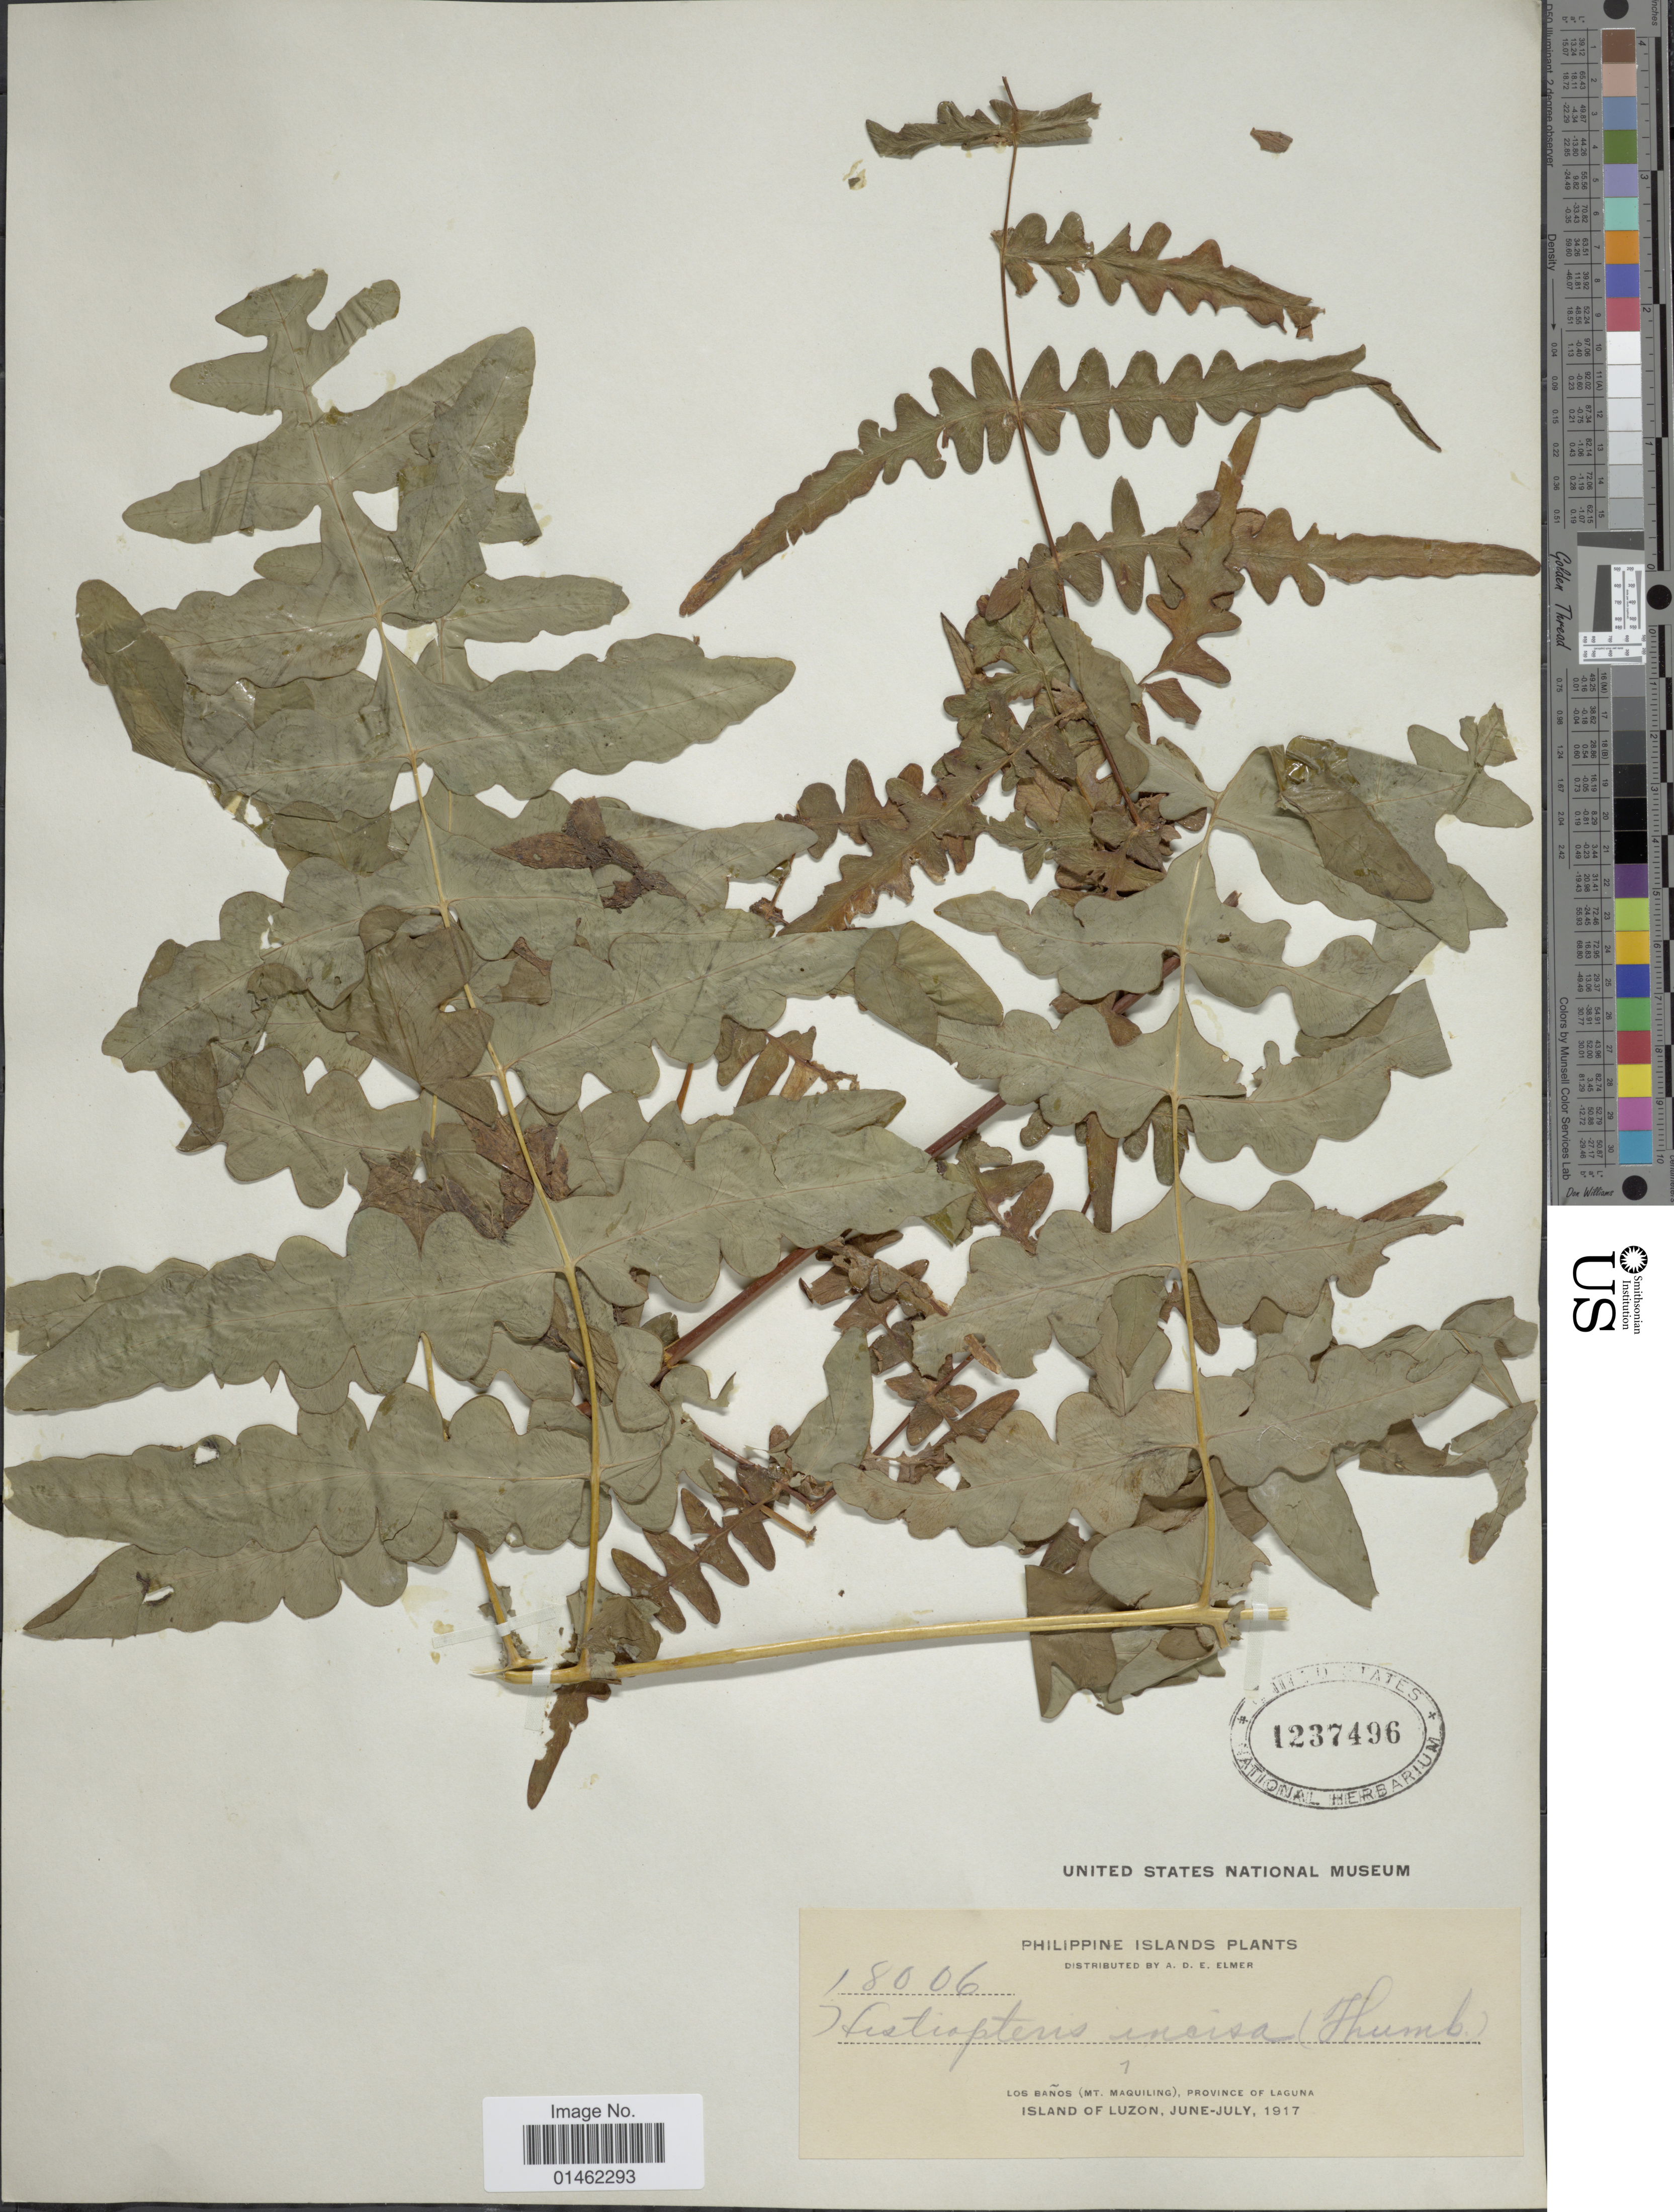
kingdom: Plantae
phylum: Tracheophyta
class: Polypodiopsida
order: Polypodiales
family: Dennstaedtiaceae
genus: Histiopteris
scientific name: Histiopteris incisa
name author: (Thunb.) J. Sm.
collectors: A. D. E. Elmer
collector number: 18006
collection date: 1917-06/1917-07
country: Philippines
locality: Los Baños (Mt Maquiling), Province of Laguna Island of Luzon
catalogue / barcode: US 1237496